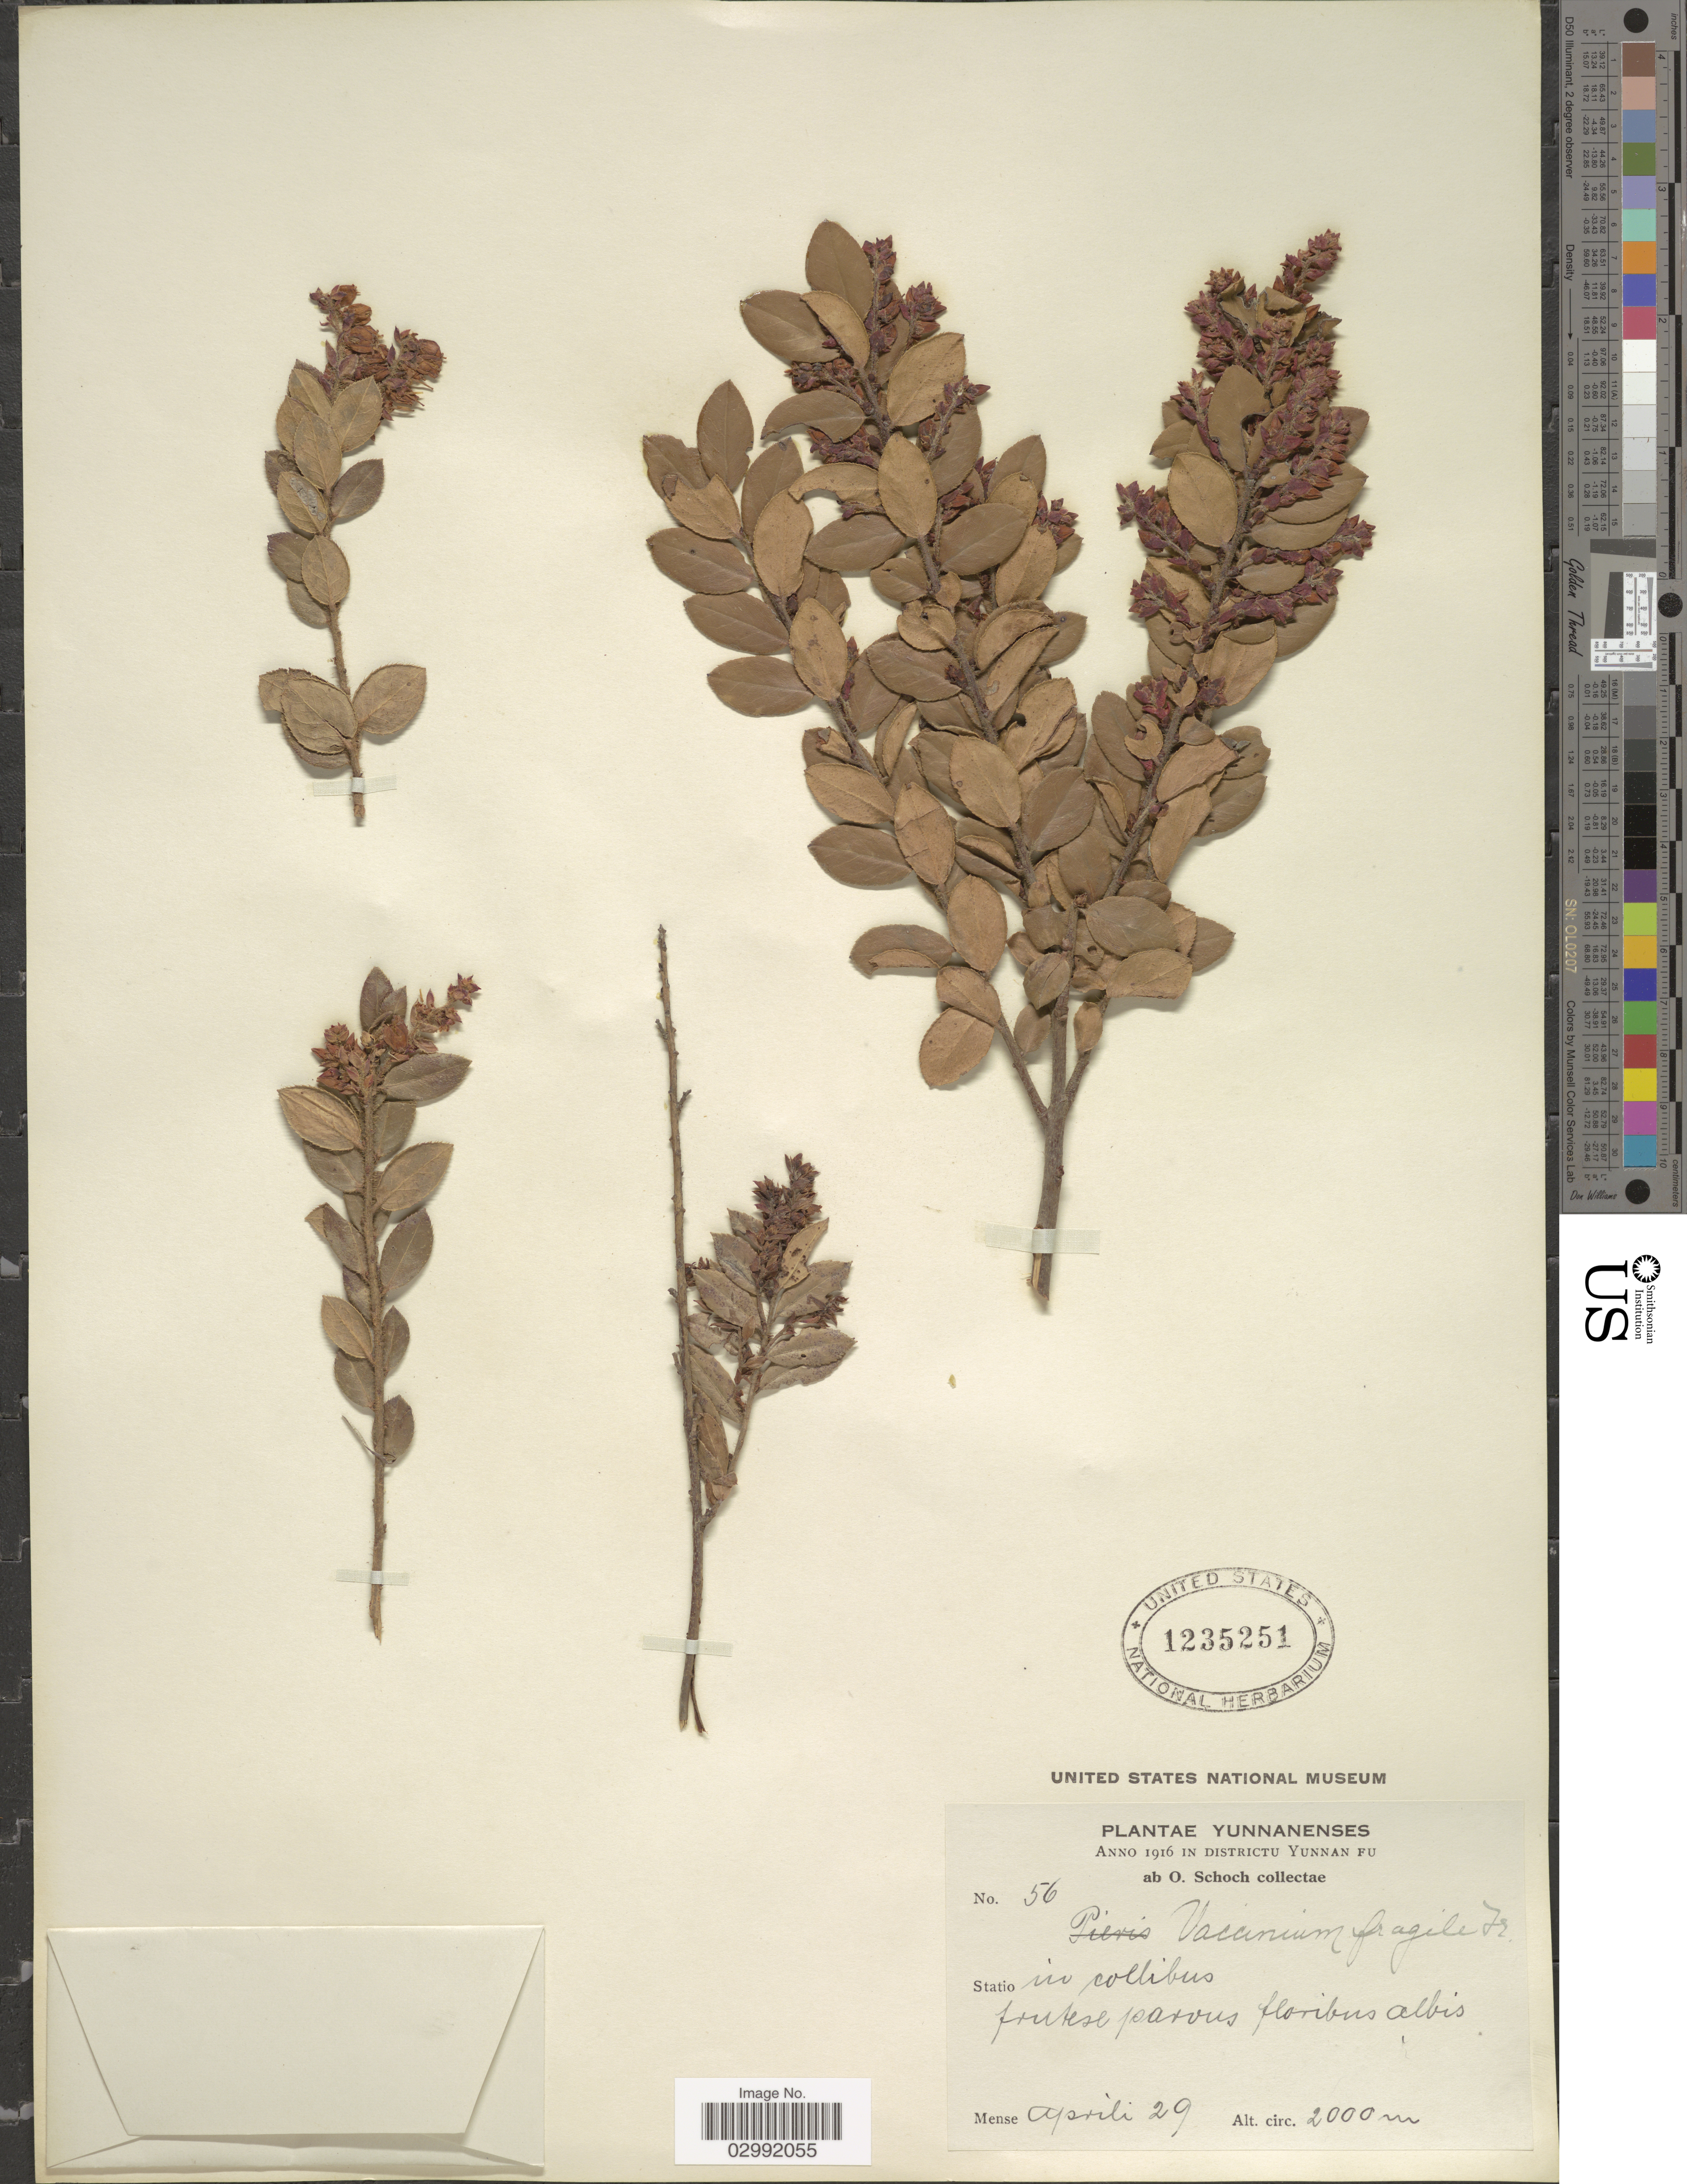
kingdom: Plantae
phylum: Tracheophyta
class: Magnoliopsida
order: Ericales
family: Ericaceae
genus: Vaccinium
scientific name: Vaccinium fragile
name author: Franch.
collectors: O. Schoch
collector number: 56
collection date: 1916-04-29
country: China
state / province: Yunnan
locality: Districtu Yunnan Fu.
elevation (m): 2000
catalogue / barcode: US 1235251